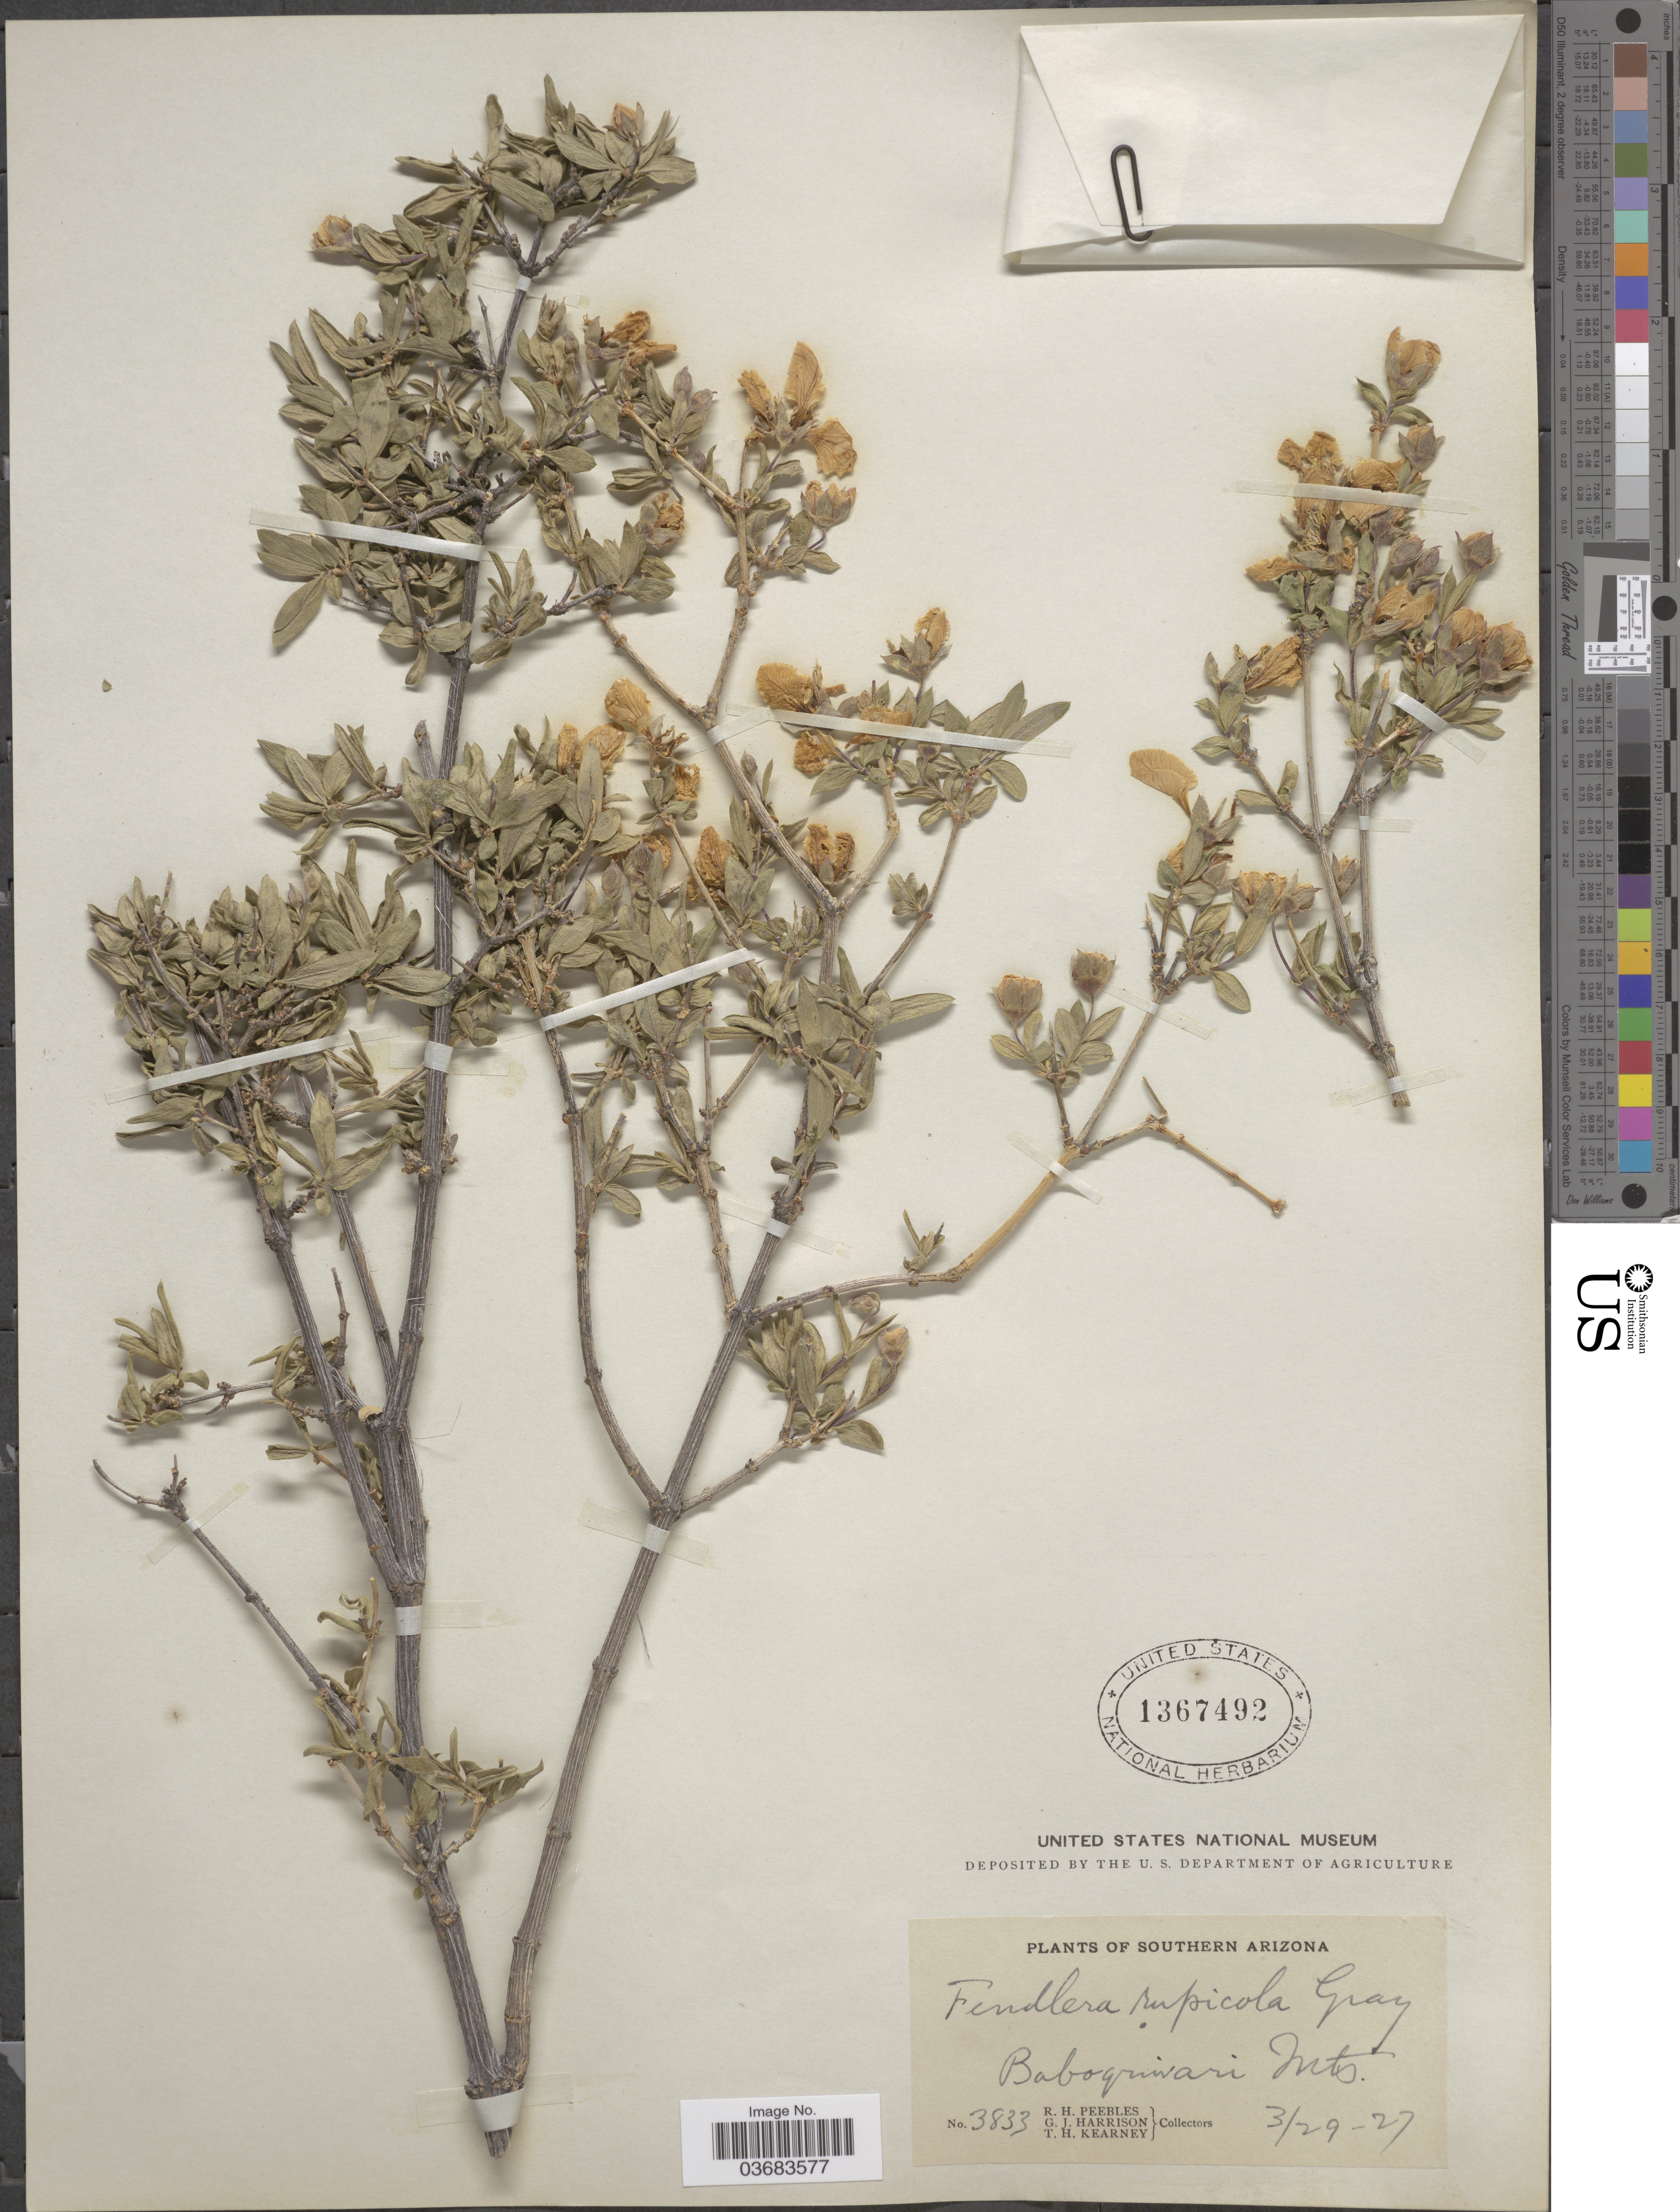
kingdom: Plantae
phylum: Tracheophyta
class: Magnoliopsida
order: Cornales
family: Hydrangeaceae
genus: Fendlera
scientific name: Fendlera rupicola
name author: Englem. & A. Gray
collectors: R. H. Peebles, G. J. Harrison & T. H. Kearney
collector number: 3833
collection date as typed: Transcribed d/m/y: 29/3/27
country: United States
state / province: Arizona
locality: Southern Arizona. Baboquivari Mts.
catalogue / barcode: US 1367492